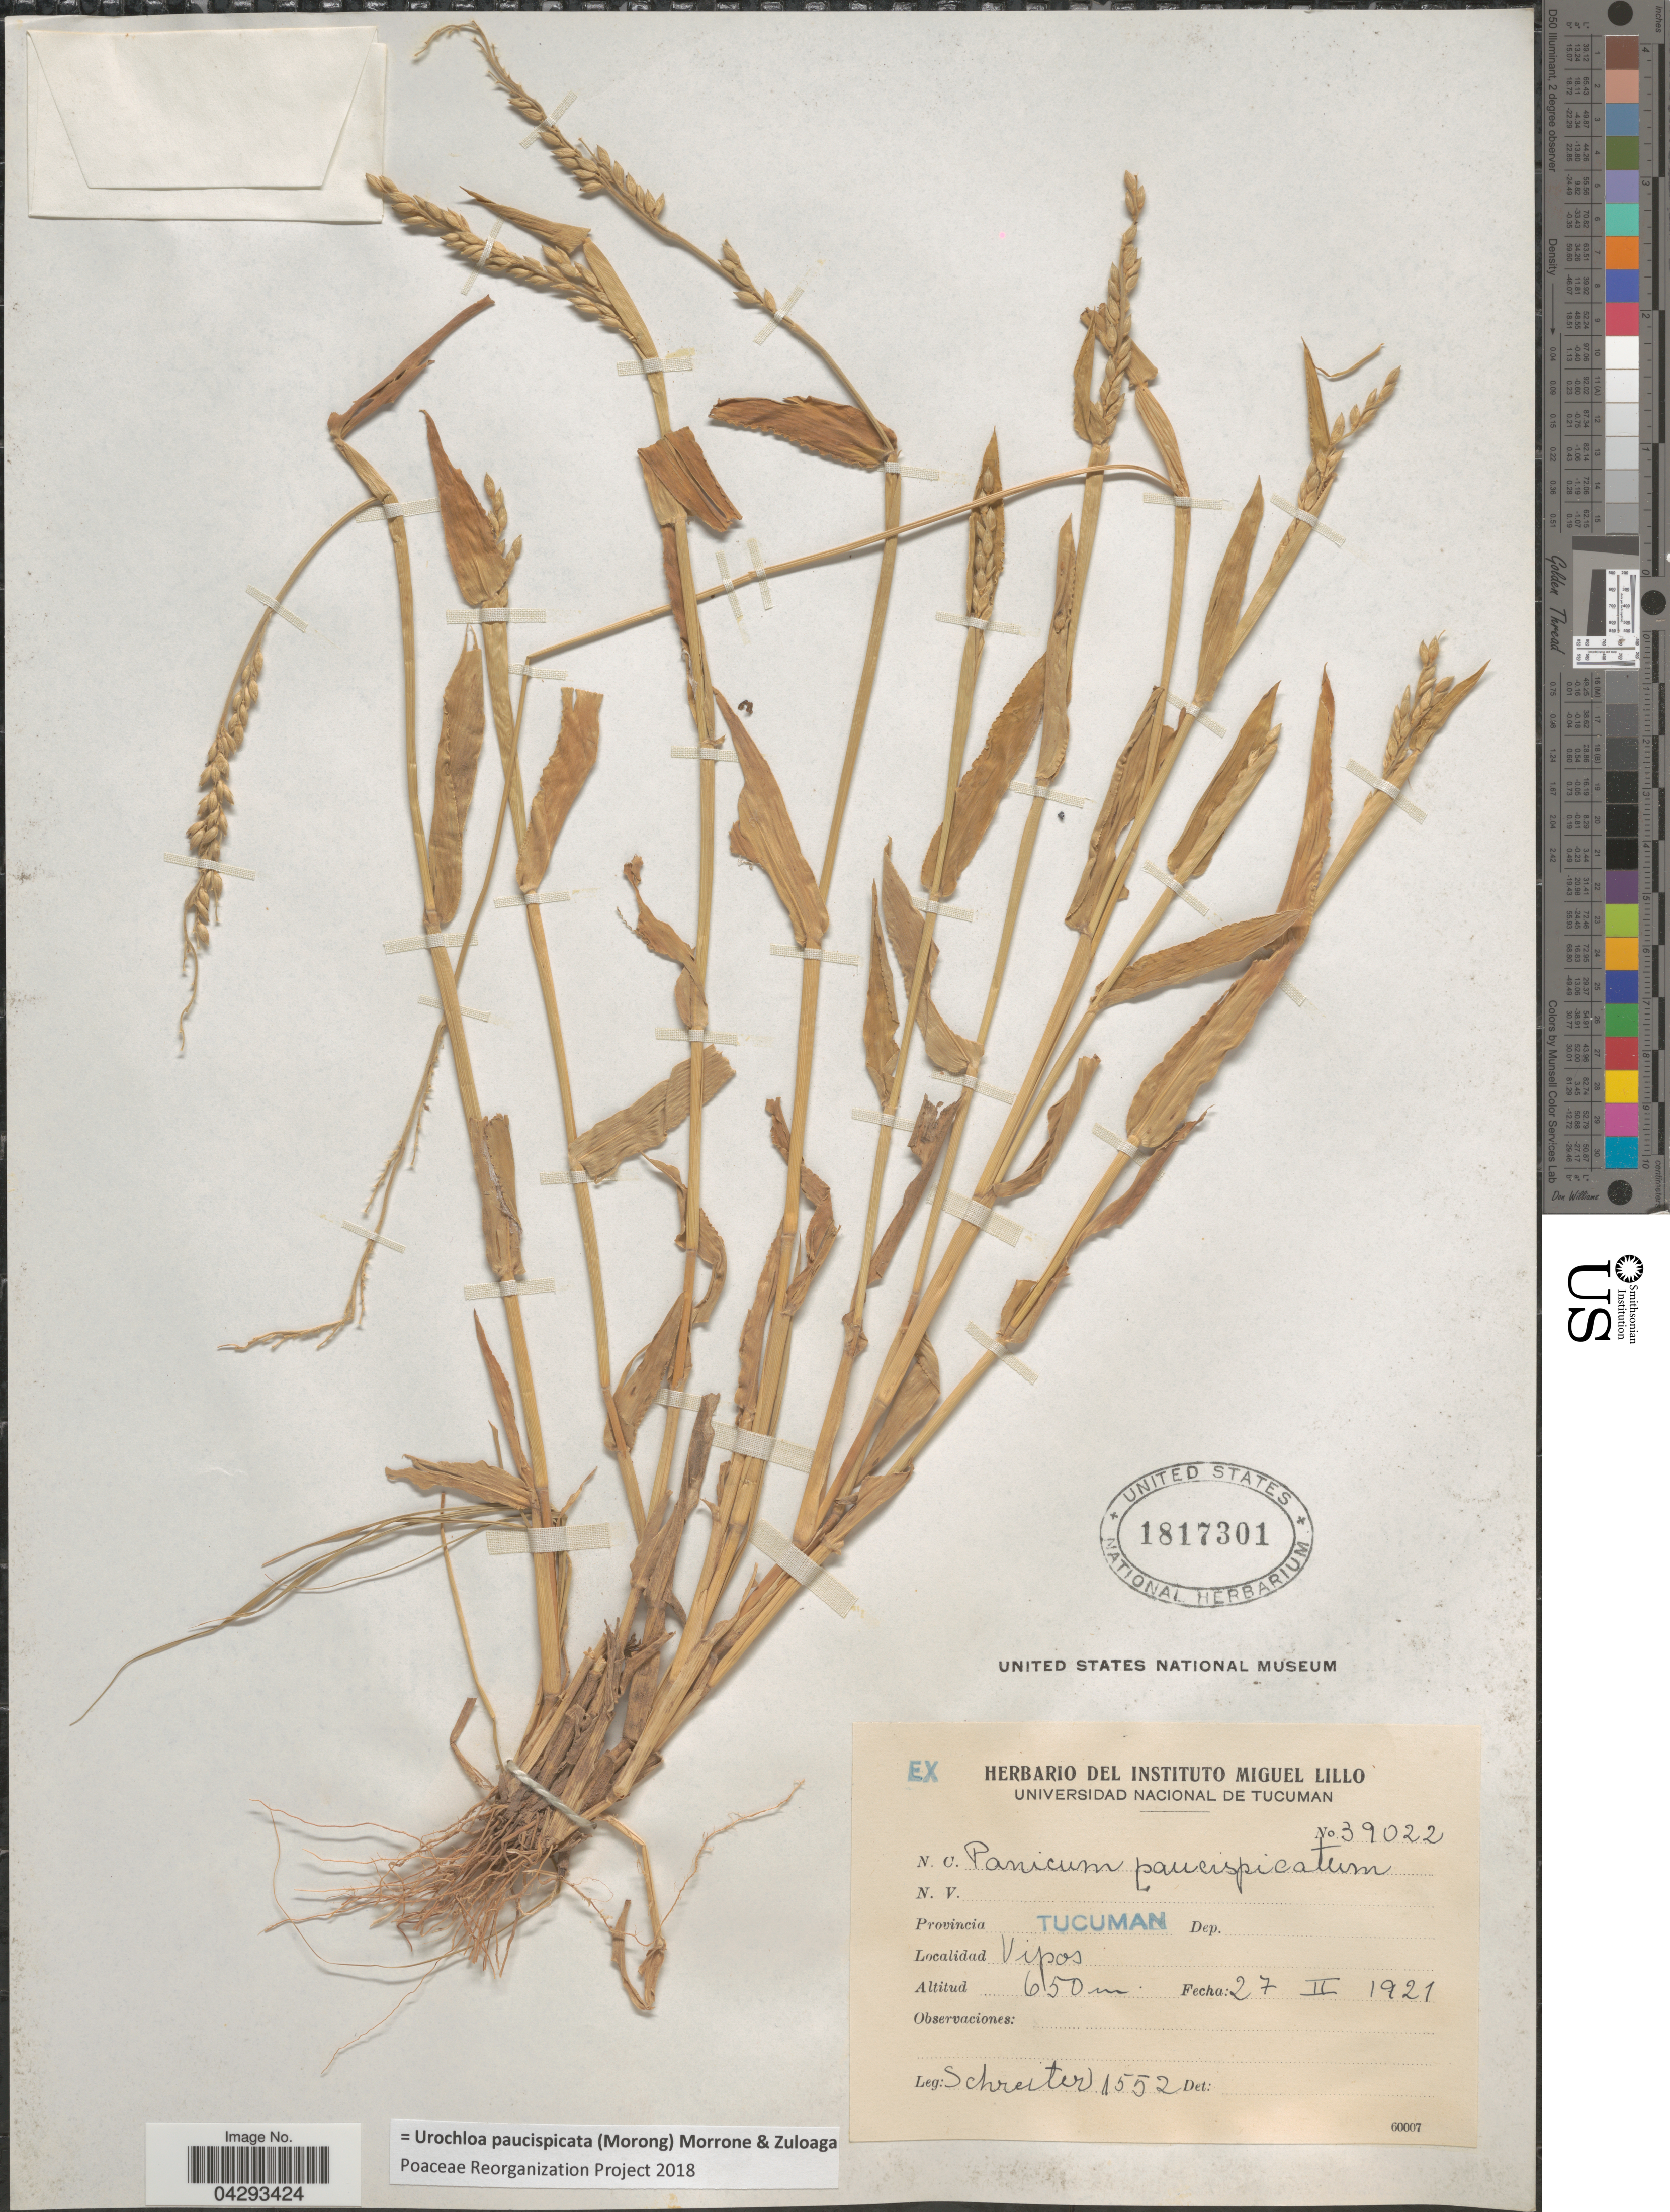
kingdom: Plantae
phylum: Tracheophyta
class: Liliopsida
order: Poales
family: Poaceae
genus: Urochloa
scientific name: Urochloa paucispicata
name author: (Morong) Morrone & Zuloaga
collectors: -. Schreiter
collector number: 1552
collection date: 1921-02-27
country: Argentina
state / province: Tucuman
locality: Vipos.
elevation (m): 650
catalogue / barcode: US 1817301